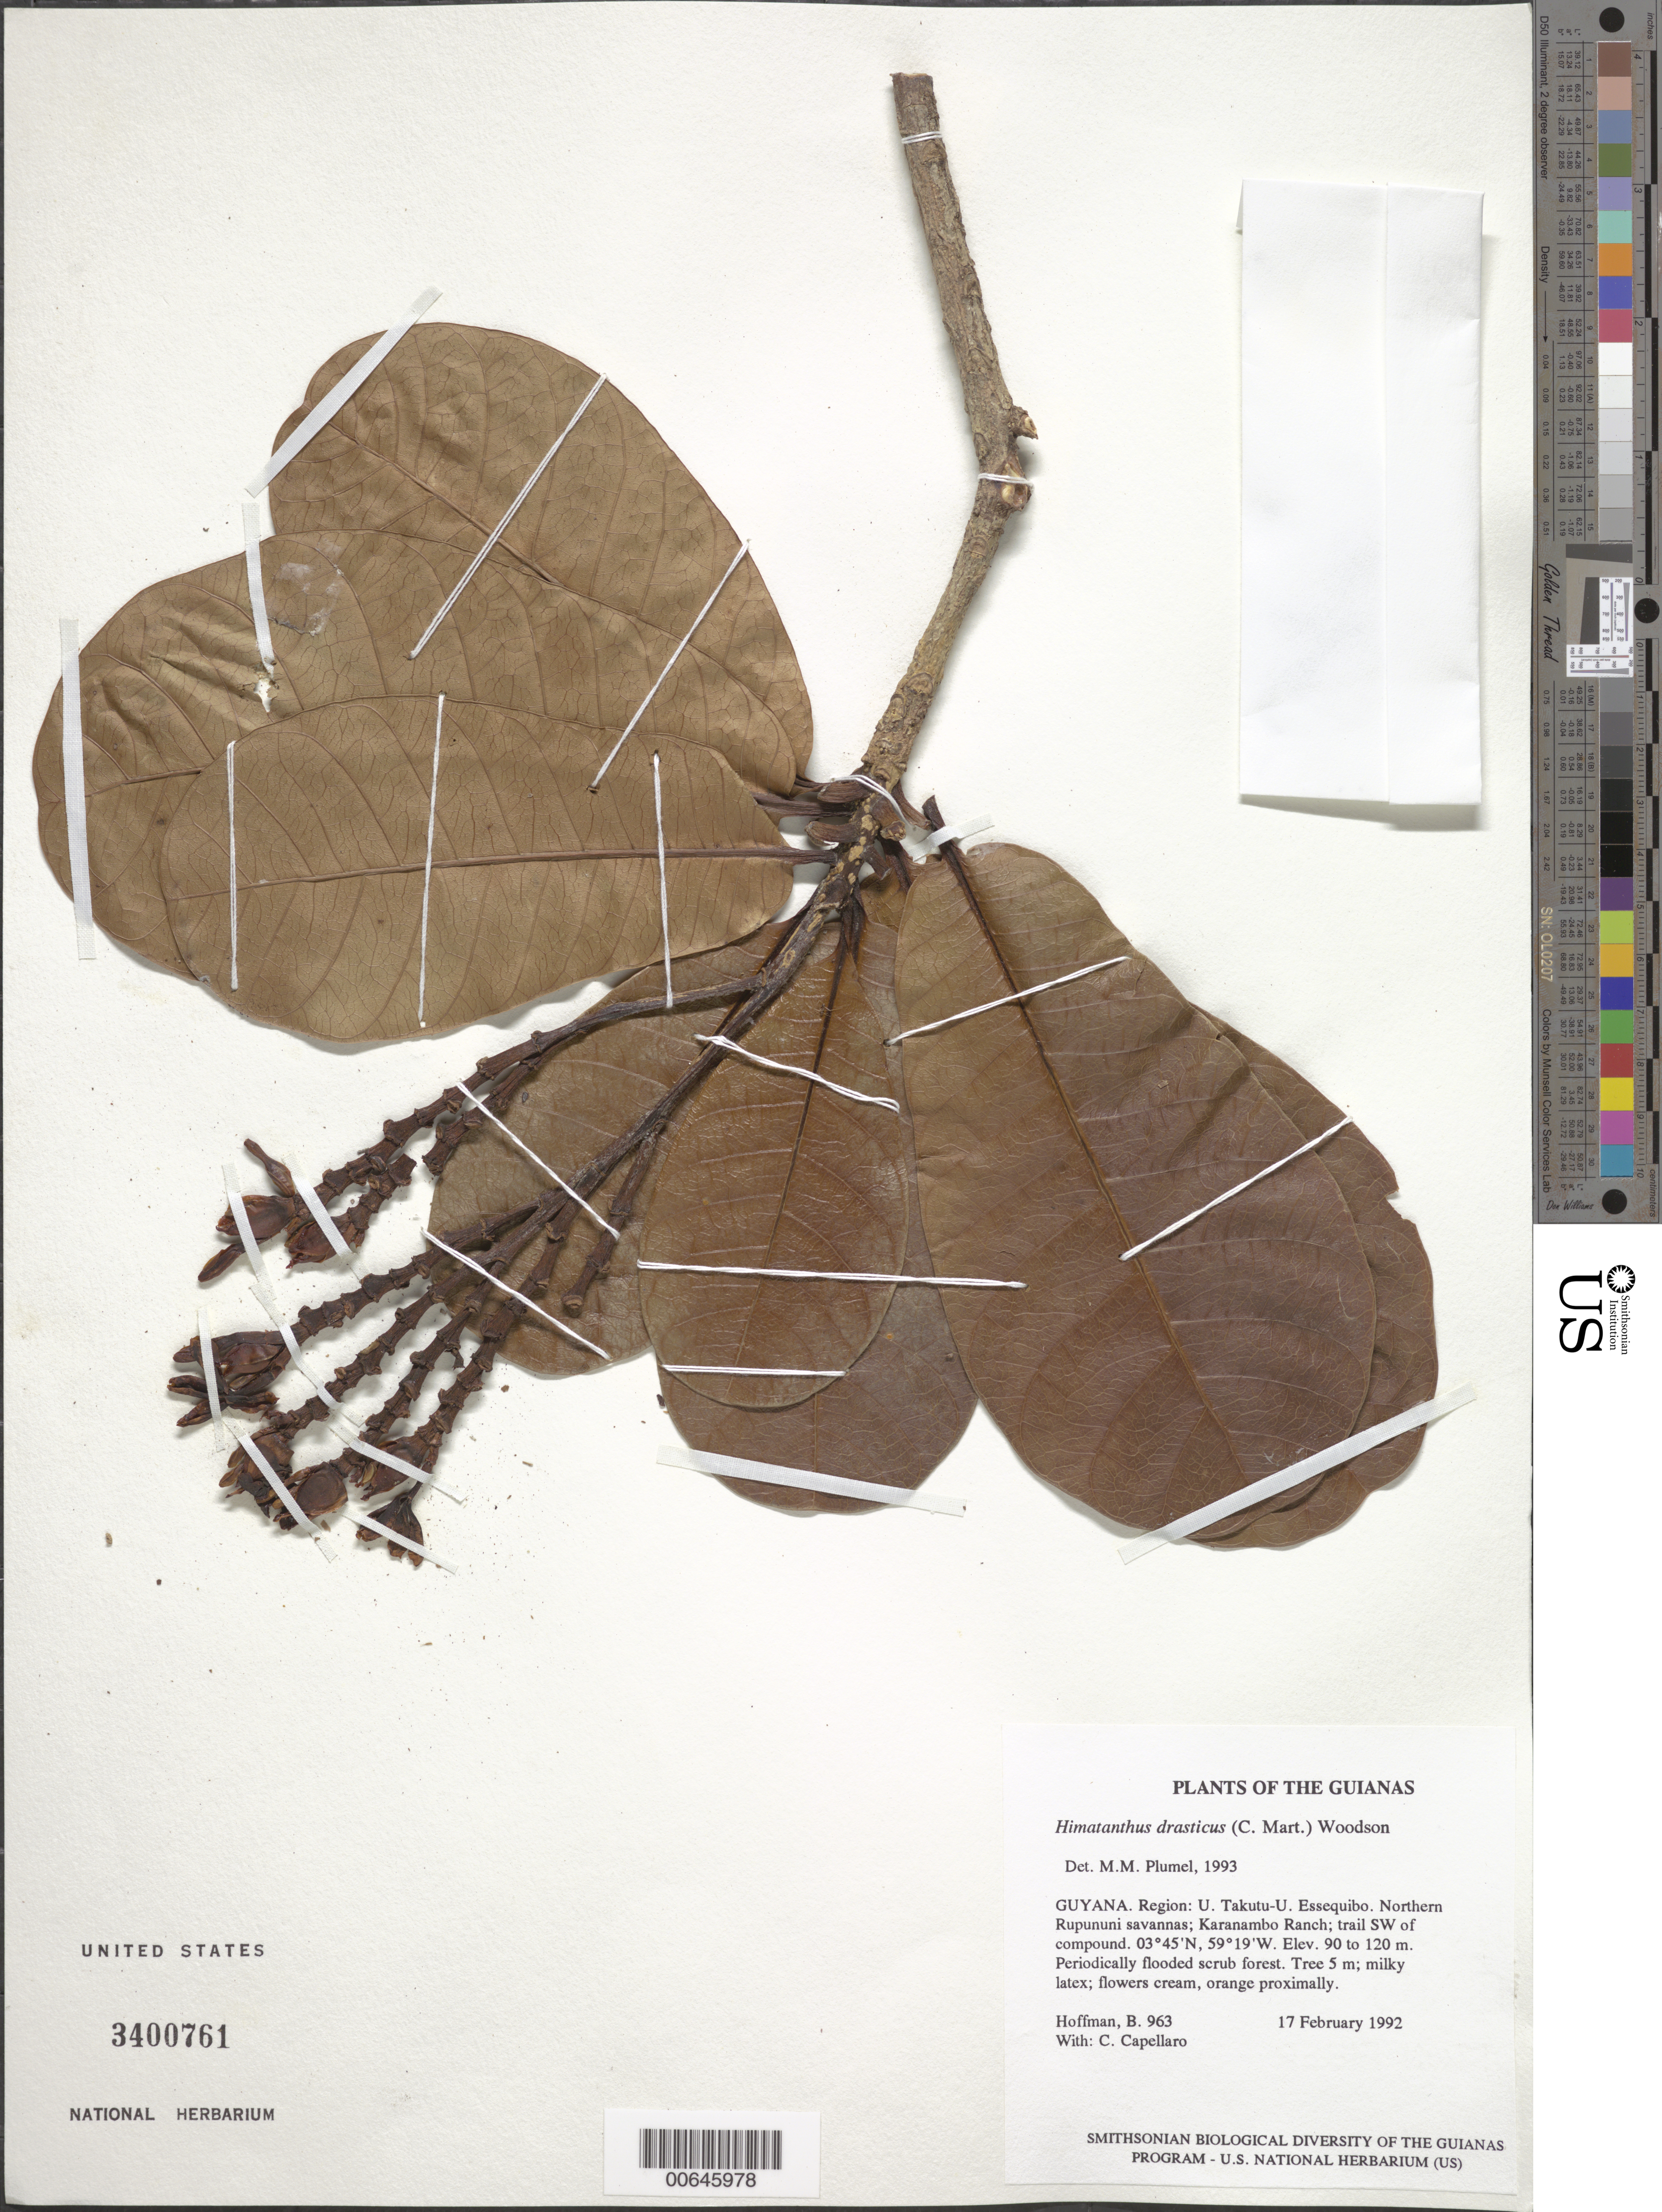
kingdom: Plantae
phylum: Tracheophyta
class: Magnoliopsida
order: Gentianales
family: Apocynaceae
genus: Himatanthus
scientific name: Himatanthus drasticus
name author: (Mart.) Plumel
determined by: Plumel, M. - M.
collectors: B. Hoffman & C. Capellaro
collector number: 963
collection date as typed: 17 February 1992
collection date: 1992-02-17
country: Guyana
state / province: U. Takutu-U. Essequibo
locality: Northern Rupununi savannas; Karanambo Ranch; trail SW of compound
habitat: Periodically flooded scrub forest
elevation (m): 90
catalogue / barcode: US 3400761